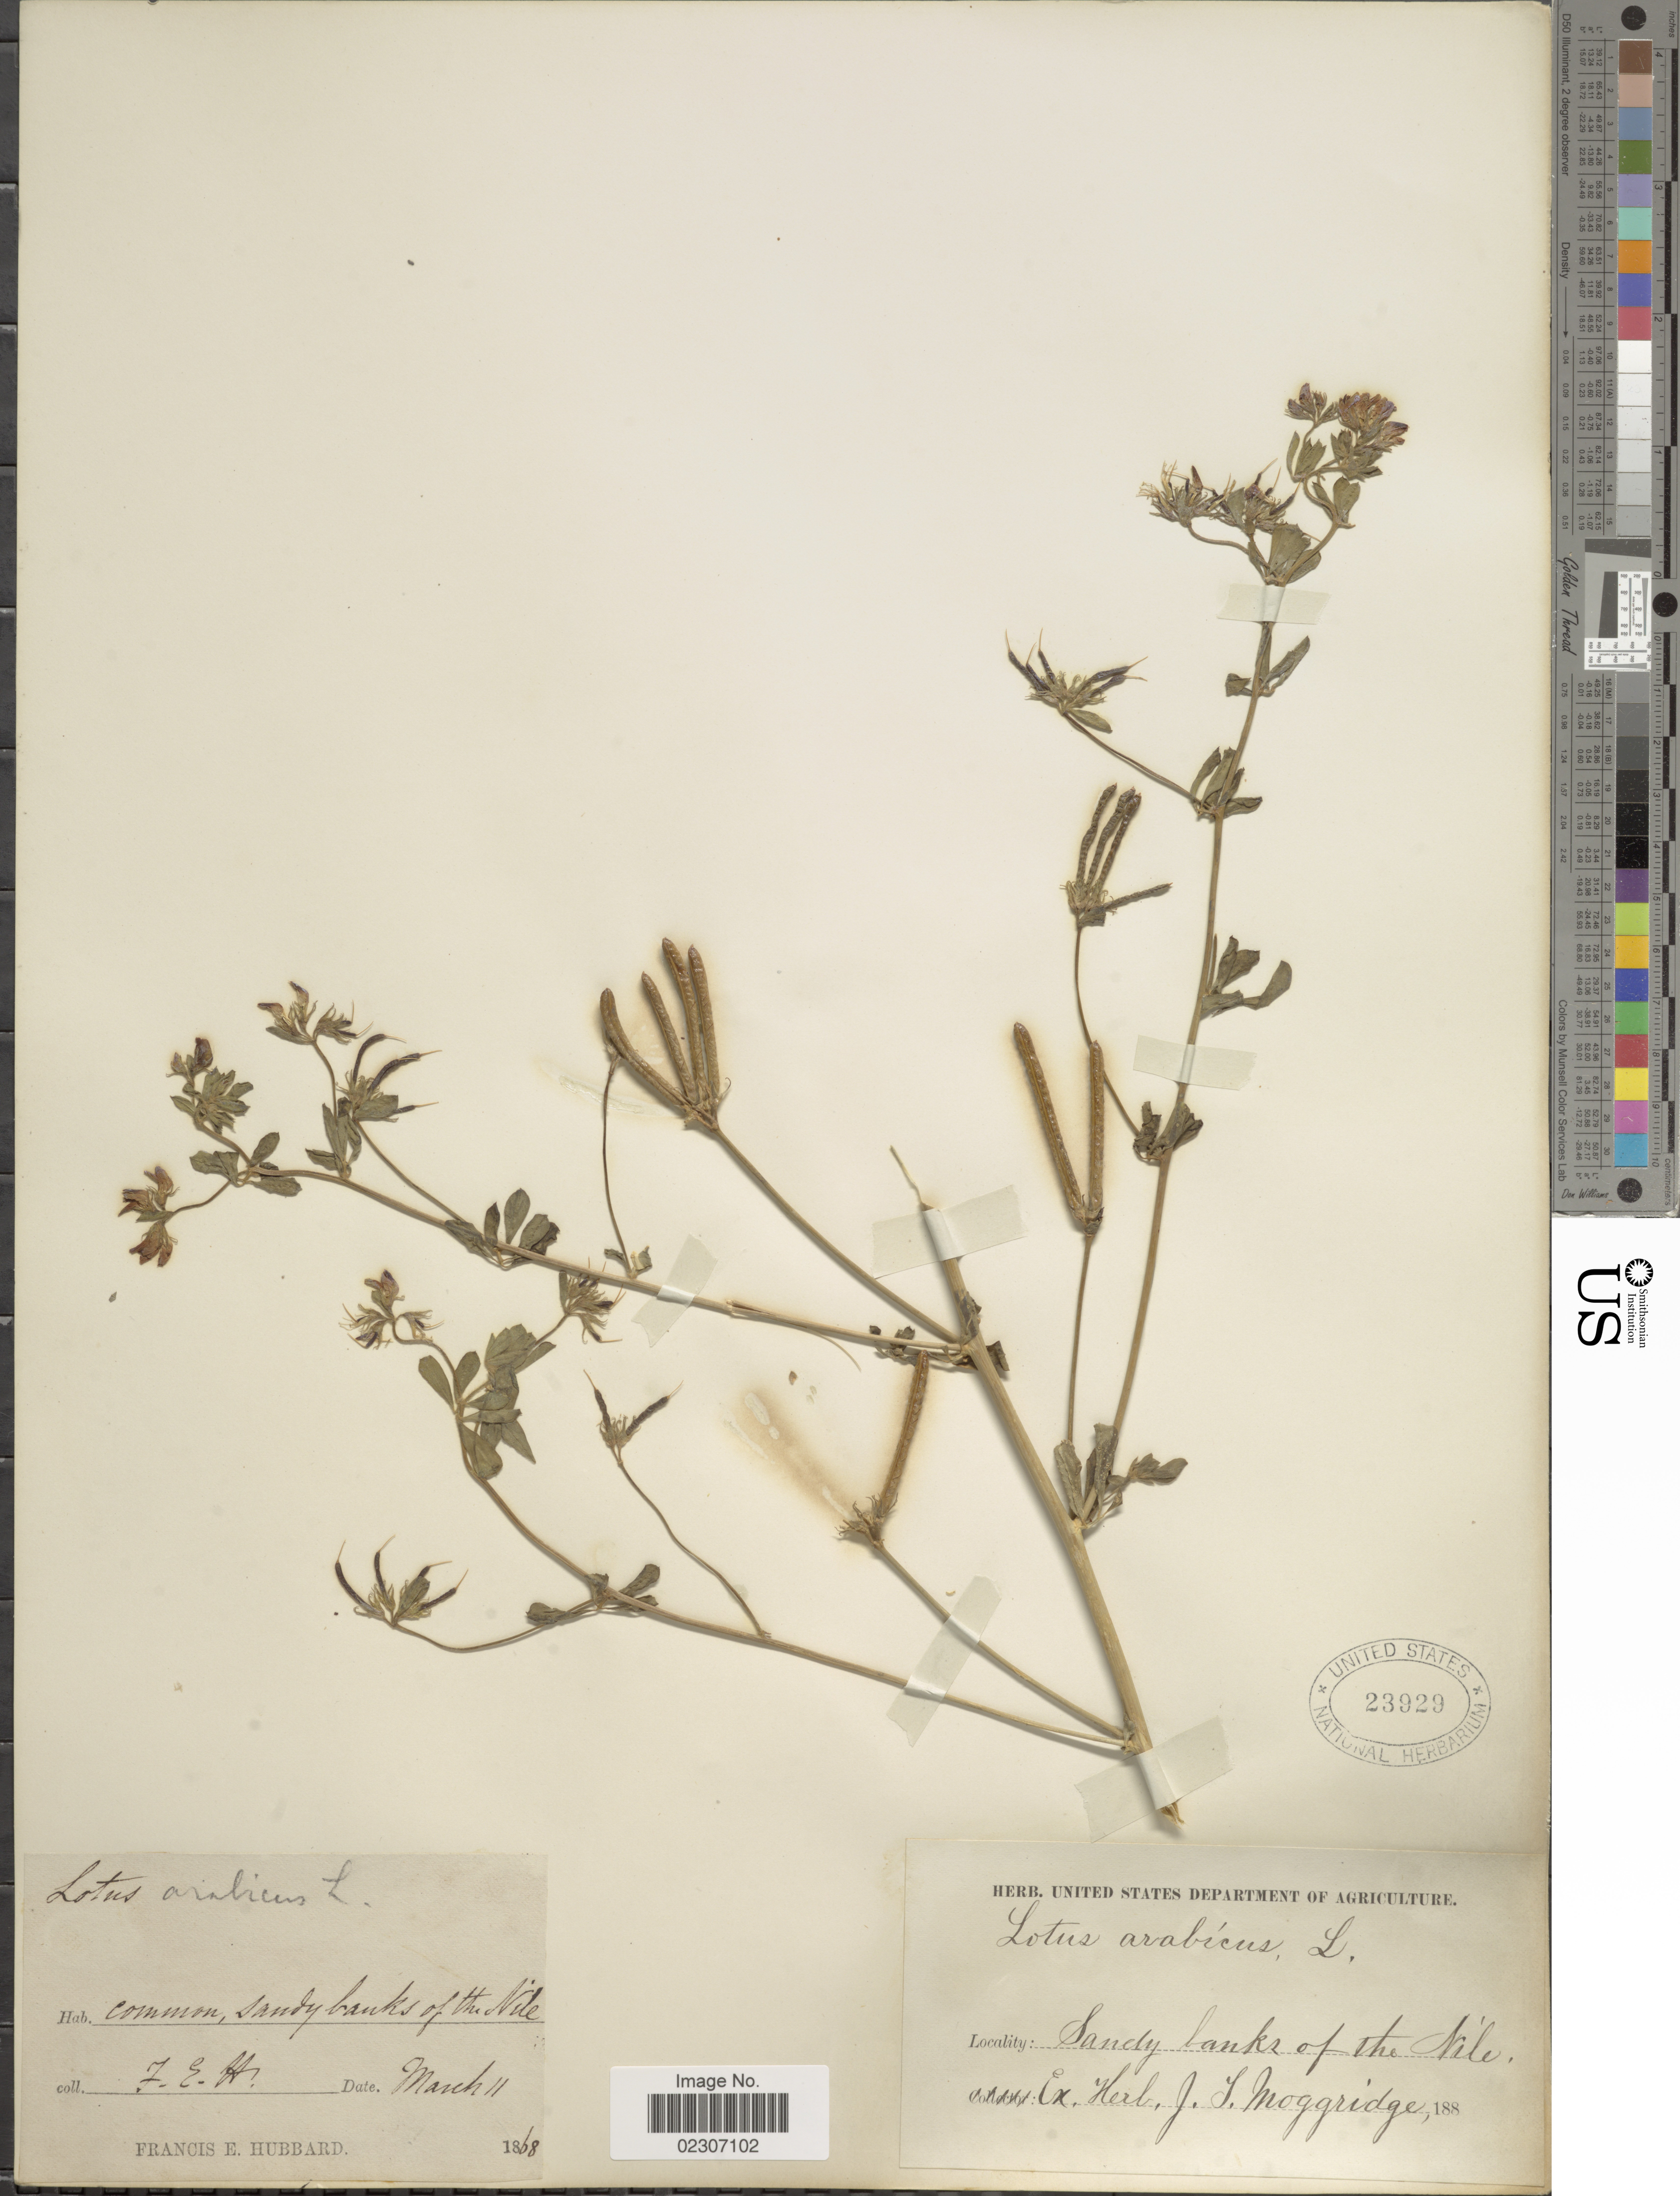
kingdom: Plantae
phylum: Tracheophyta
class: Magnoliopsida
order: Fabales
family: Fabaceae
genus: Lotus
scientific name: Lotus arabicus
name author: L.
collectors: F. E. Hubbard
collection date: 1868-03-11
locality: Common, sandy banks of the Nile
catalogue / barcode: US 23929